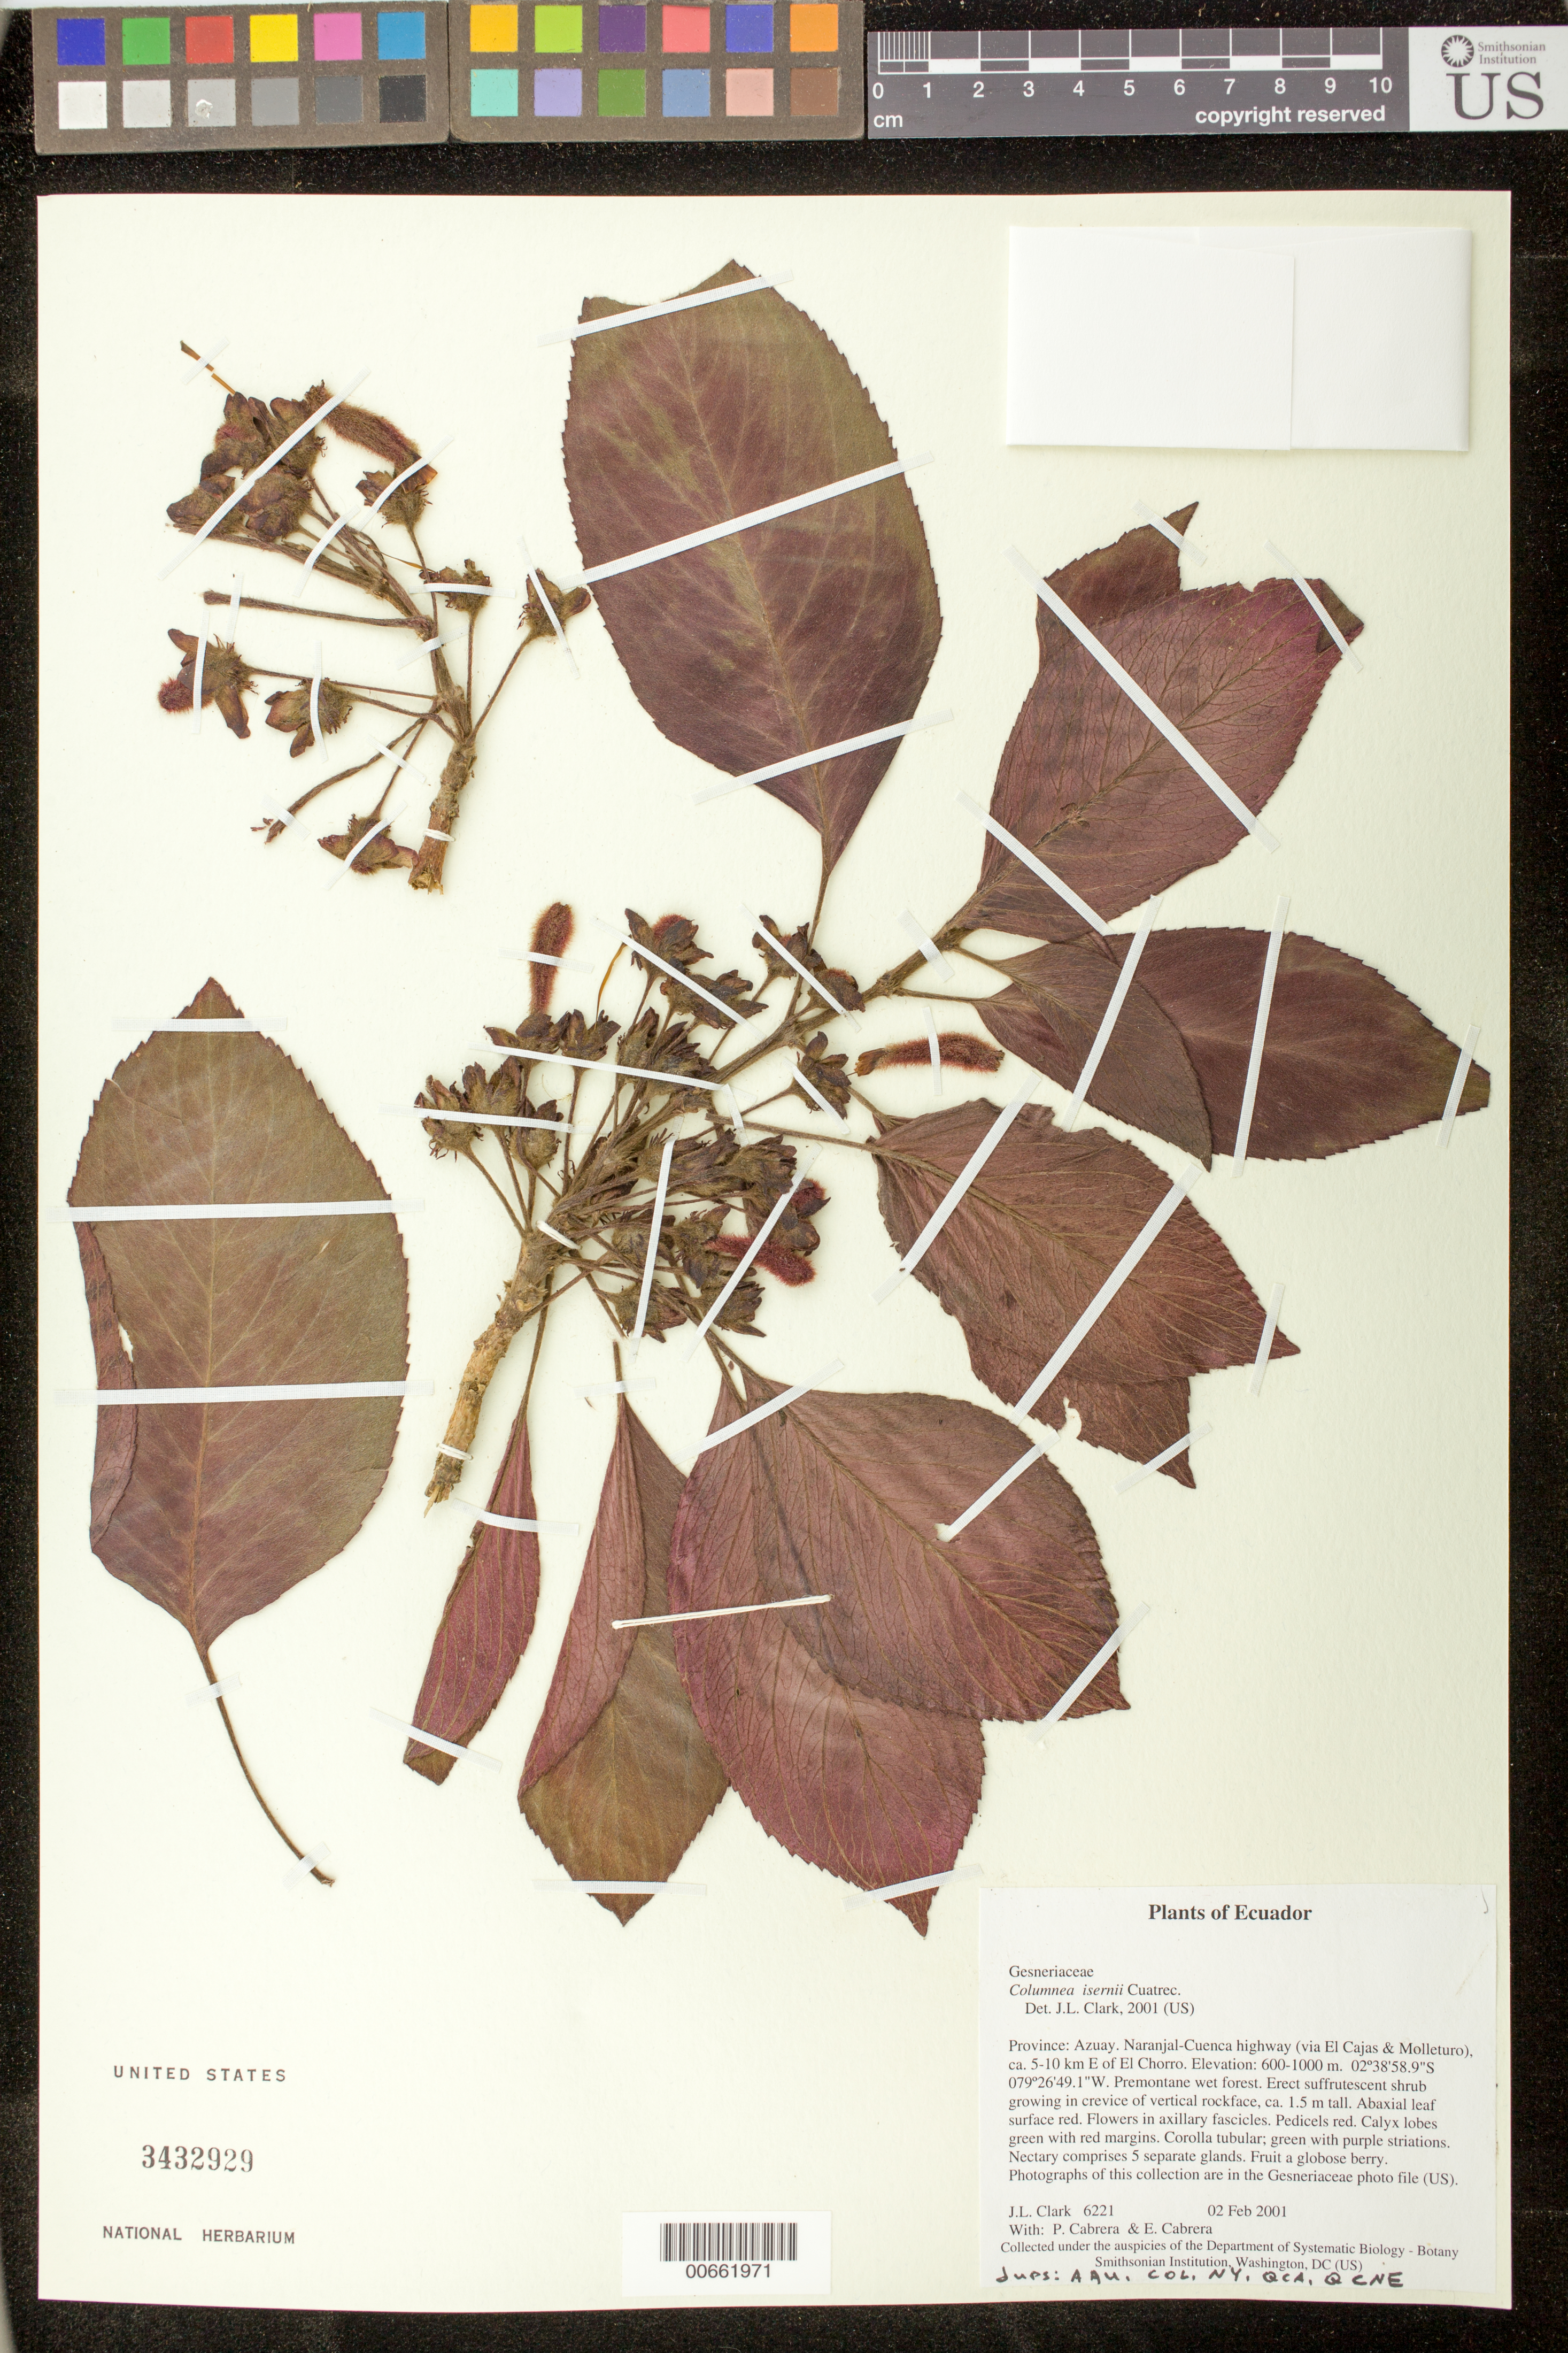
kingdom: Plantae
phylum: Tracheophyta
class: Magnoliopsida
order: Lamiales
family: Gesneriaceae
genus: Columnea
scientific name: Columnea isernii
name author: Cuatrec.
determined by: Clark, J. L., (SEL), The Marie Selby Botanical Garden (UNITED STATES)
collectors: J. L. Clark, P. Cabrera & E. Cabrera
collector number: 6221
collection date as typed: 02 Feb 2001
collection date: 2001-02-02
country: Ecuador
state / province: Azuay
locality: Naranjal-Cuenca highway (via El Cajas & Molleturo), ca. 5-10 km E of El Chorro.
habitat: Premontane wet forest.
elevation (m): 600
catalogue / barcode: US 3432929